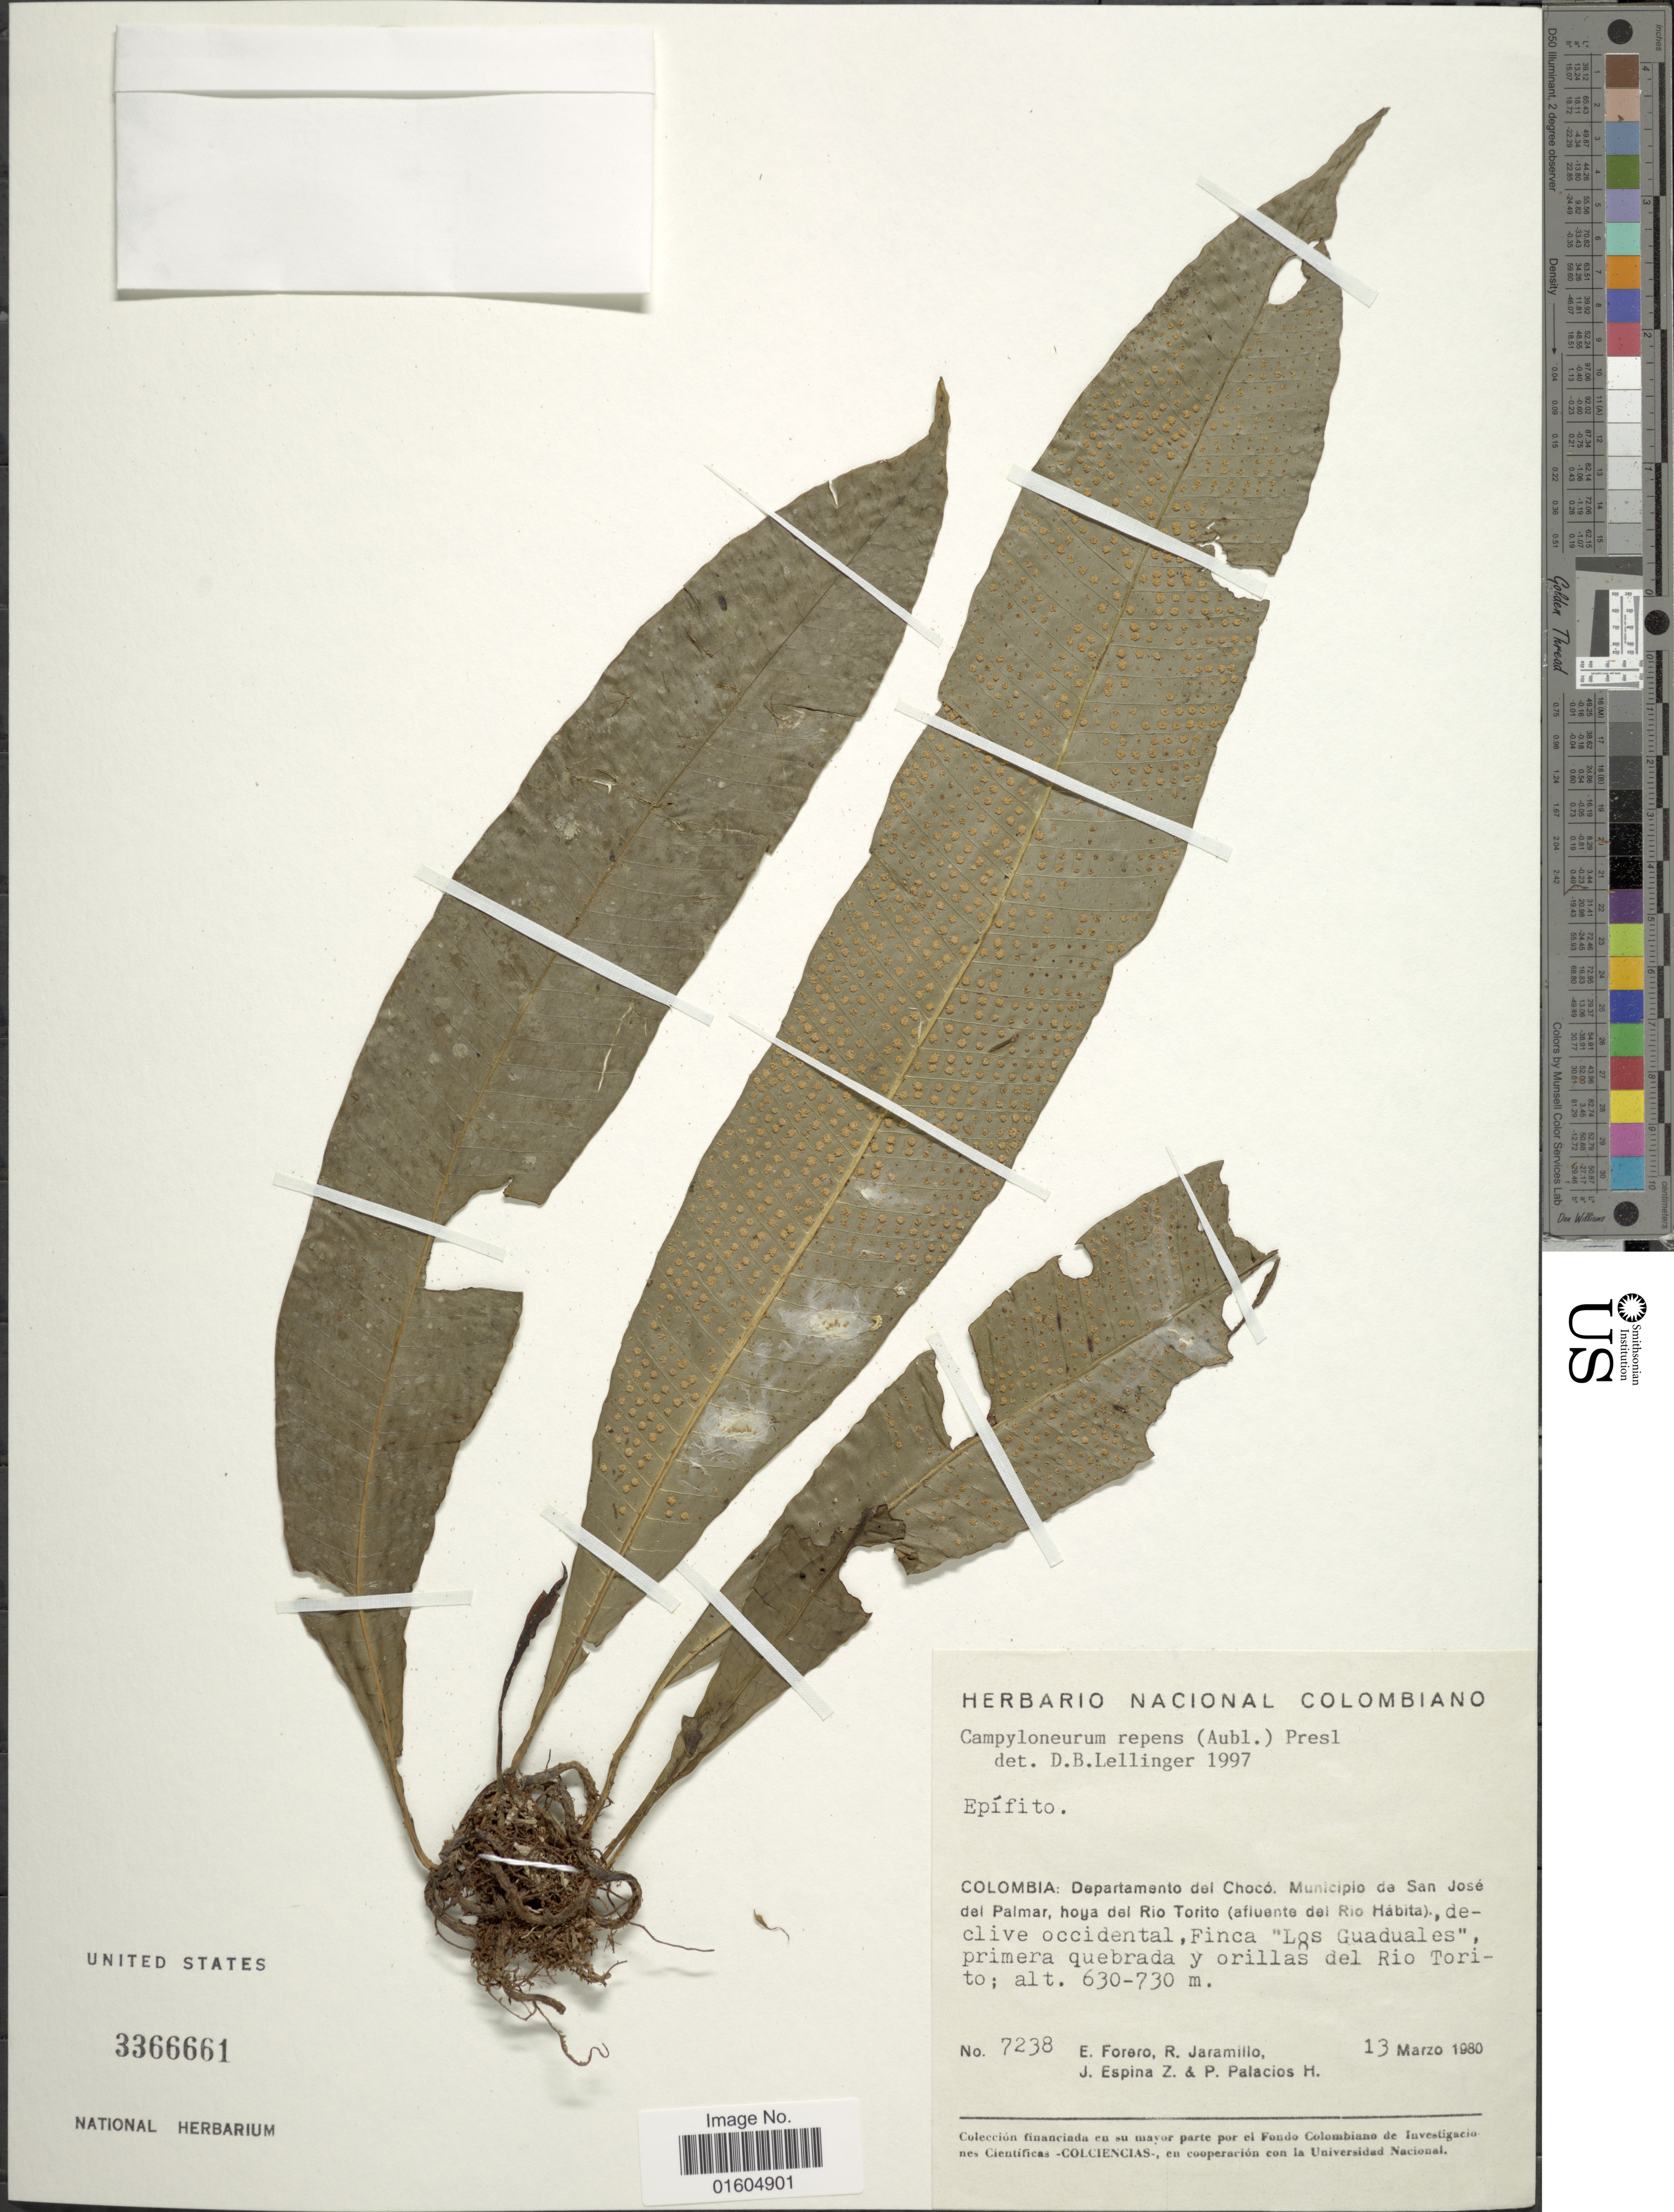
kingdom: Plantae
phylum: Tracheophyta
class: Polypodiopsida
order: Polypodiales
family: Polypodiaceae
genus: Campyloneurum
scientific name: Campyloneurum repens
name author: (Aubl.) C. Presl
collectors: E. Forero, R. Jaramillo, J. Espina & P. Palacios H.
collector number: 7238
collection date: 1980-03-13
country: Colombia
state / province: Chocó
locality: Colombia: Departamento del Choco. Municipio de San Jose del Palmar, hoya del Rio Torito (afluente del Rio Habita), declive occidental, Finca "Los Guadaules", primera quebrade y orillas del Rio Torito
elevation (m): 630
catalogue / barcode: US 3366661